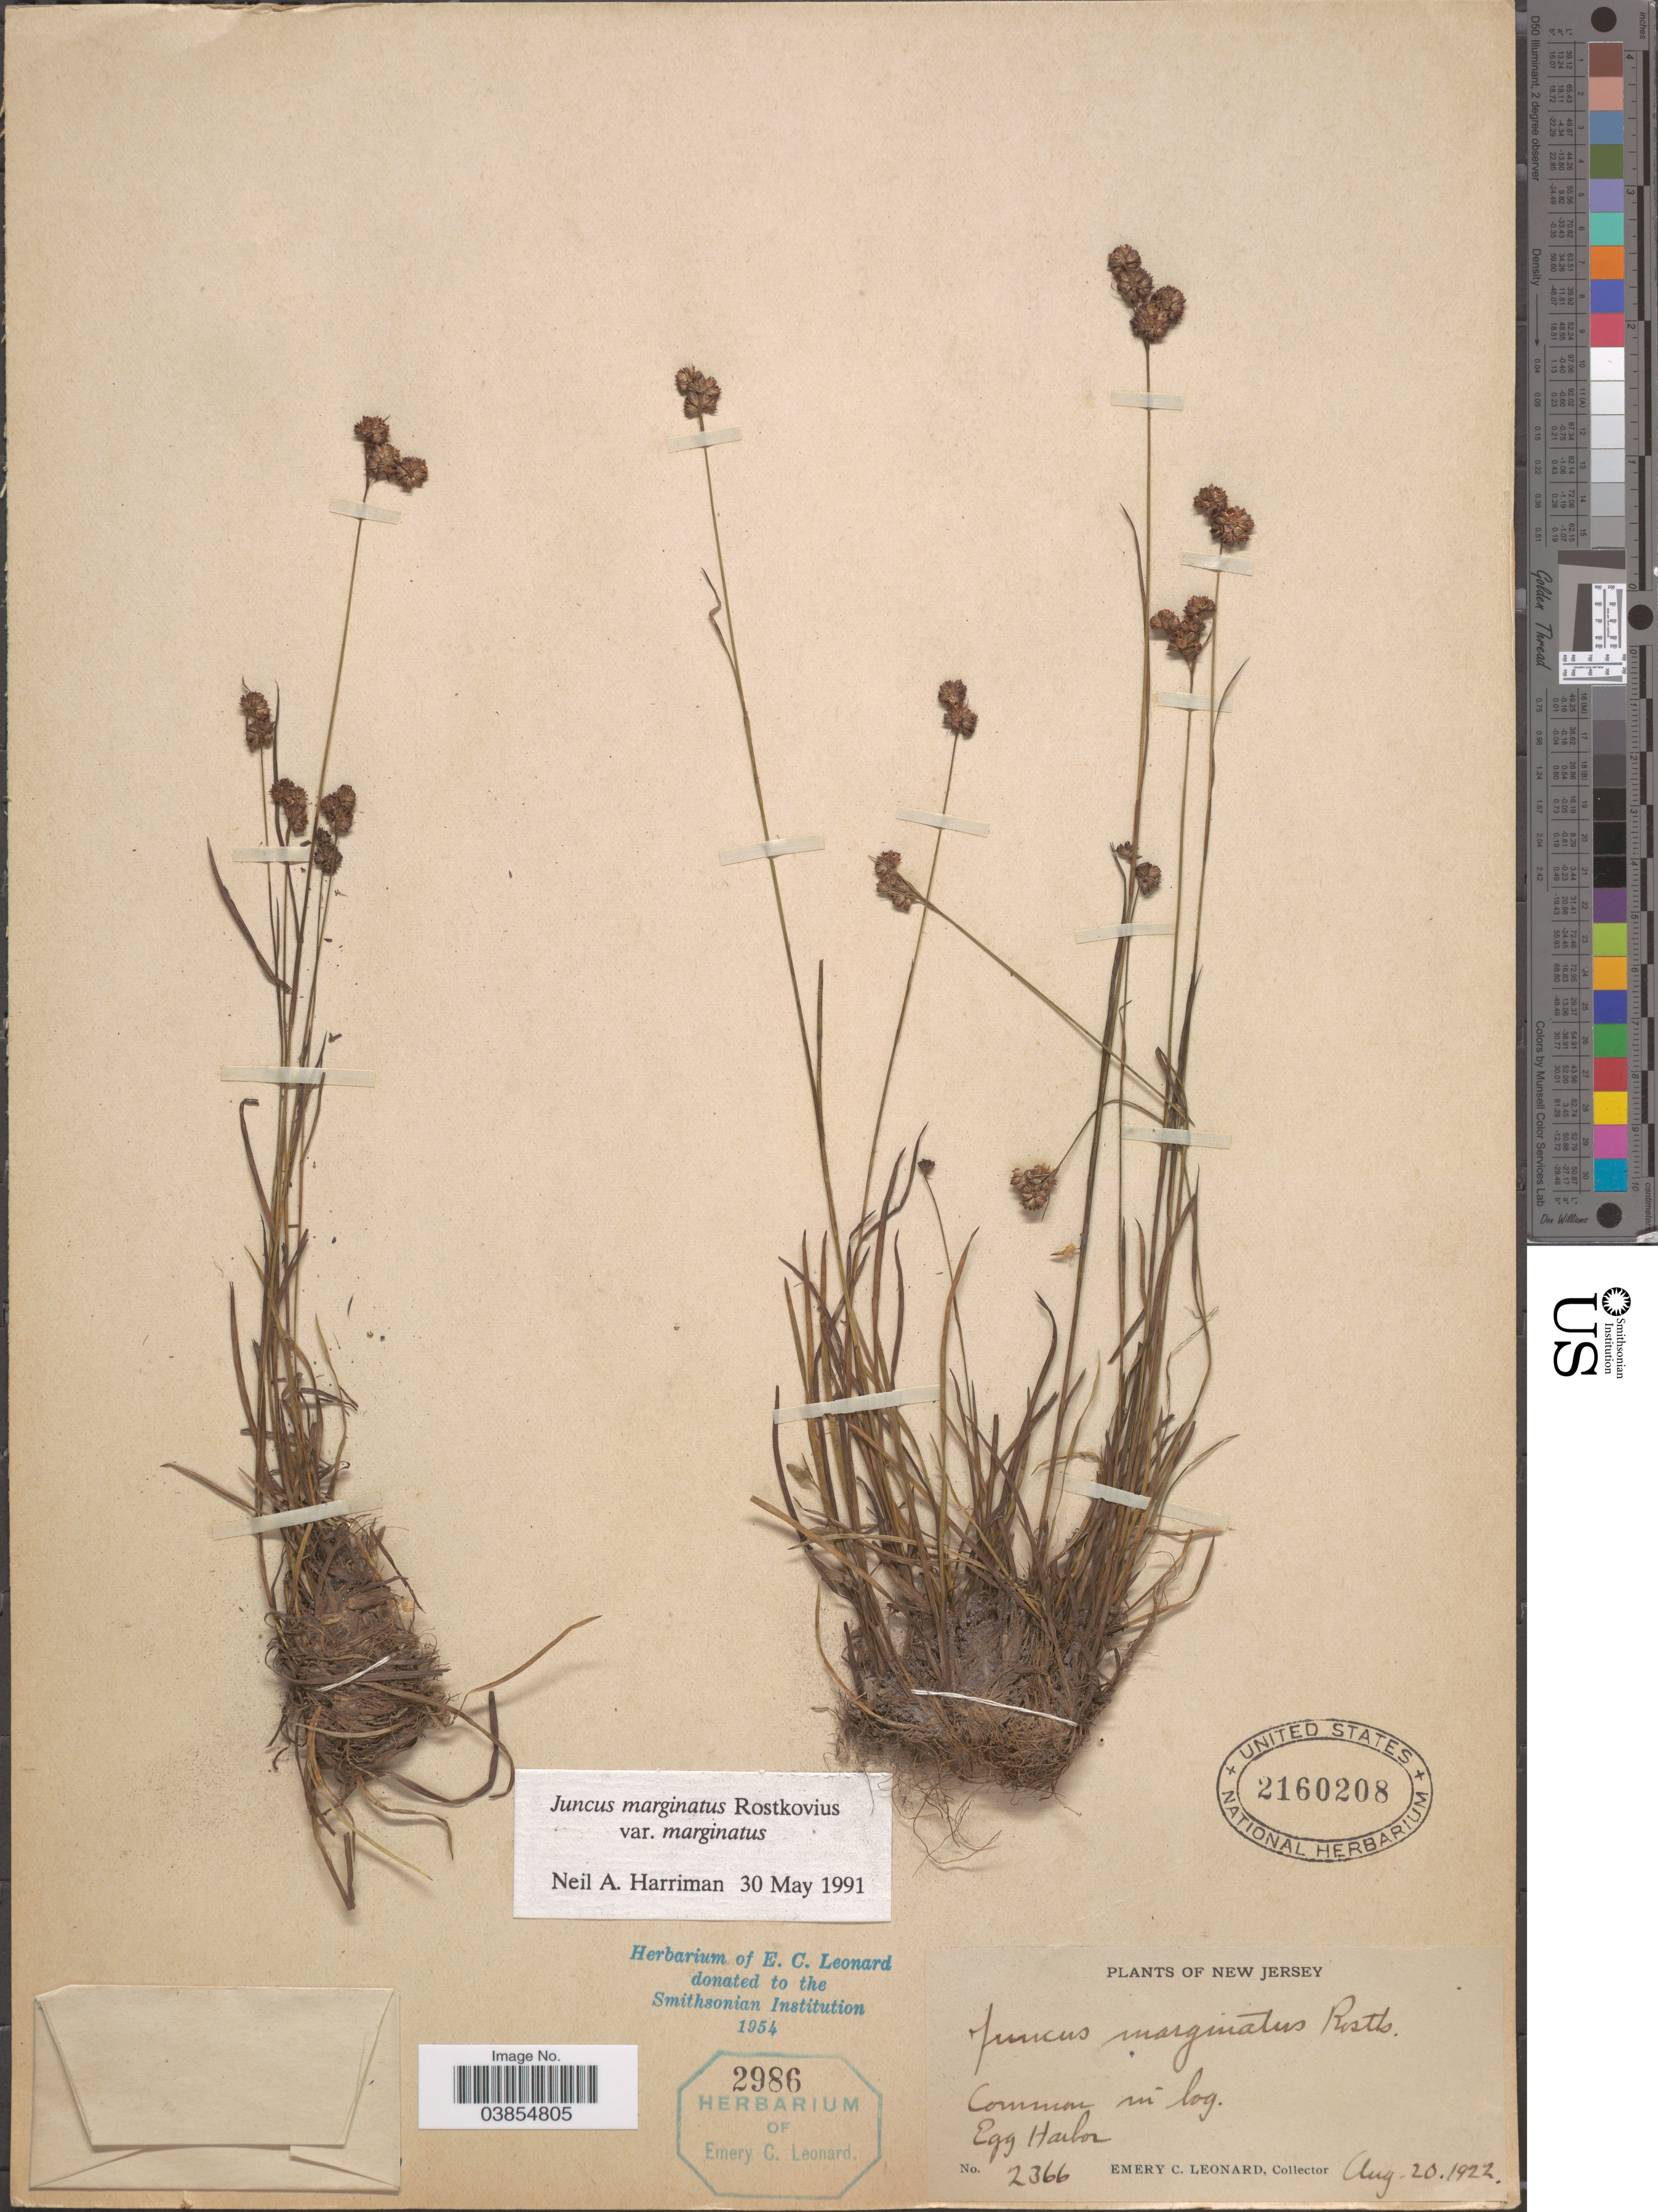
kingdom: Plantae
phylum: Tracheophyta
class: Liliopsida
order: Poales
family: Juncaceae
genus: Juncus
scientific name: Juncus marginatus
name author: Rostk.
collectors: E. C. Leonard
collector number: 2366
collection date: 1922-08-20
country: United States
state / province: New Jersey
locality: Egg Harbor.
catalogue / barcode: US 2160208